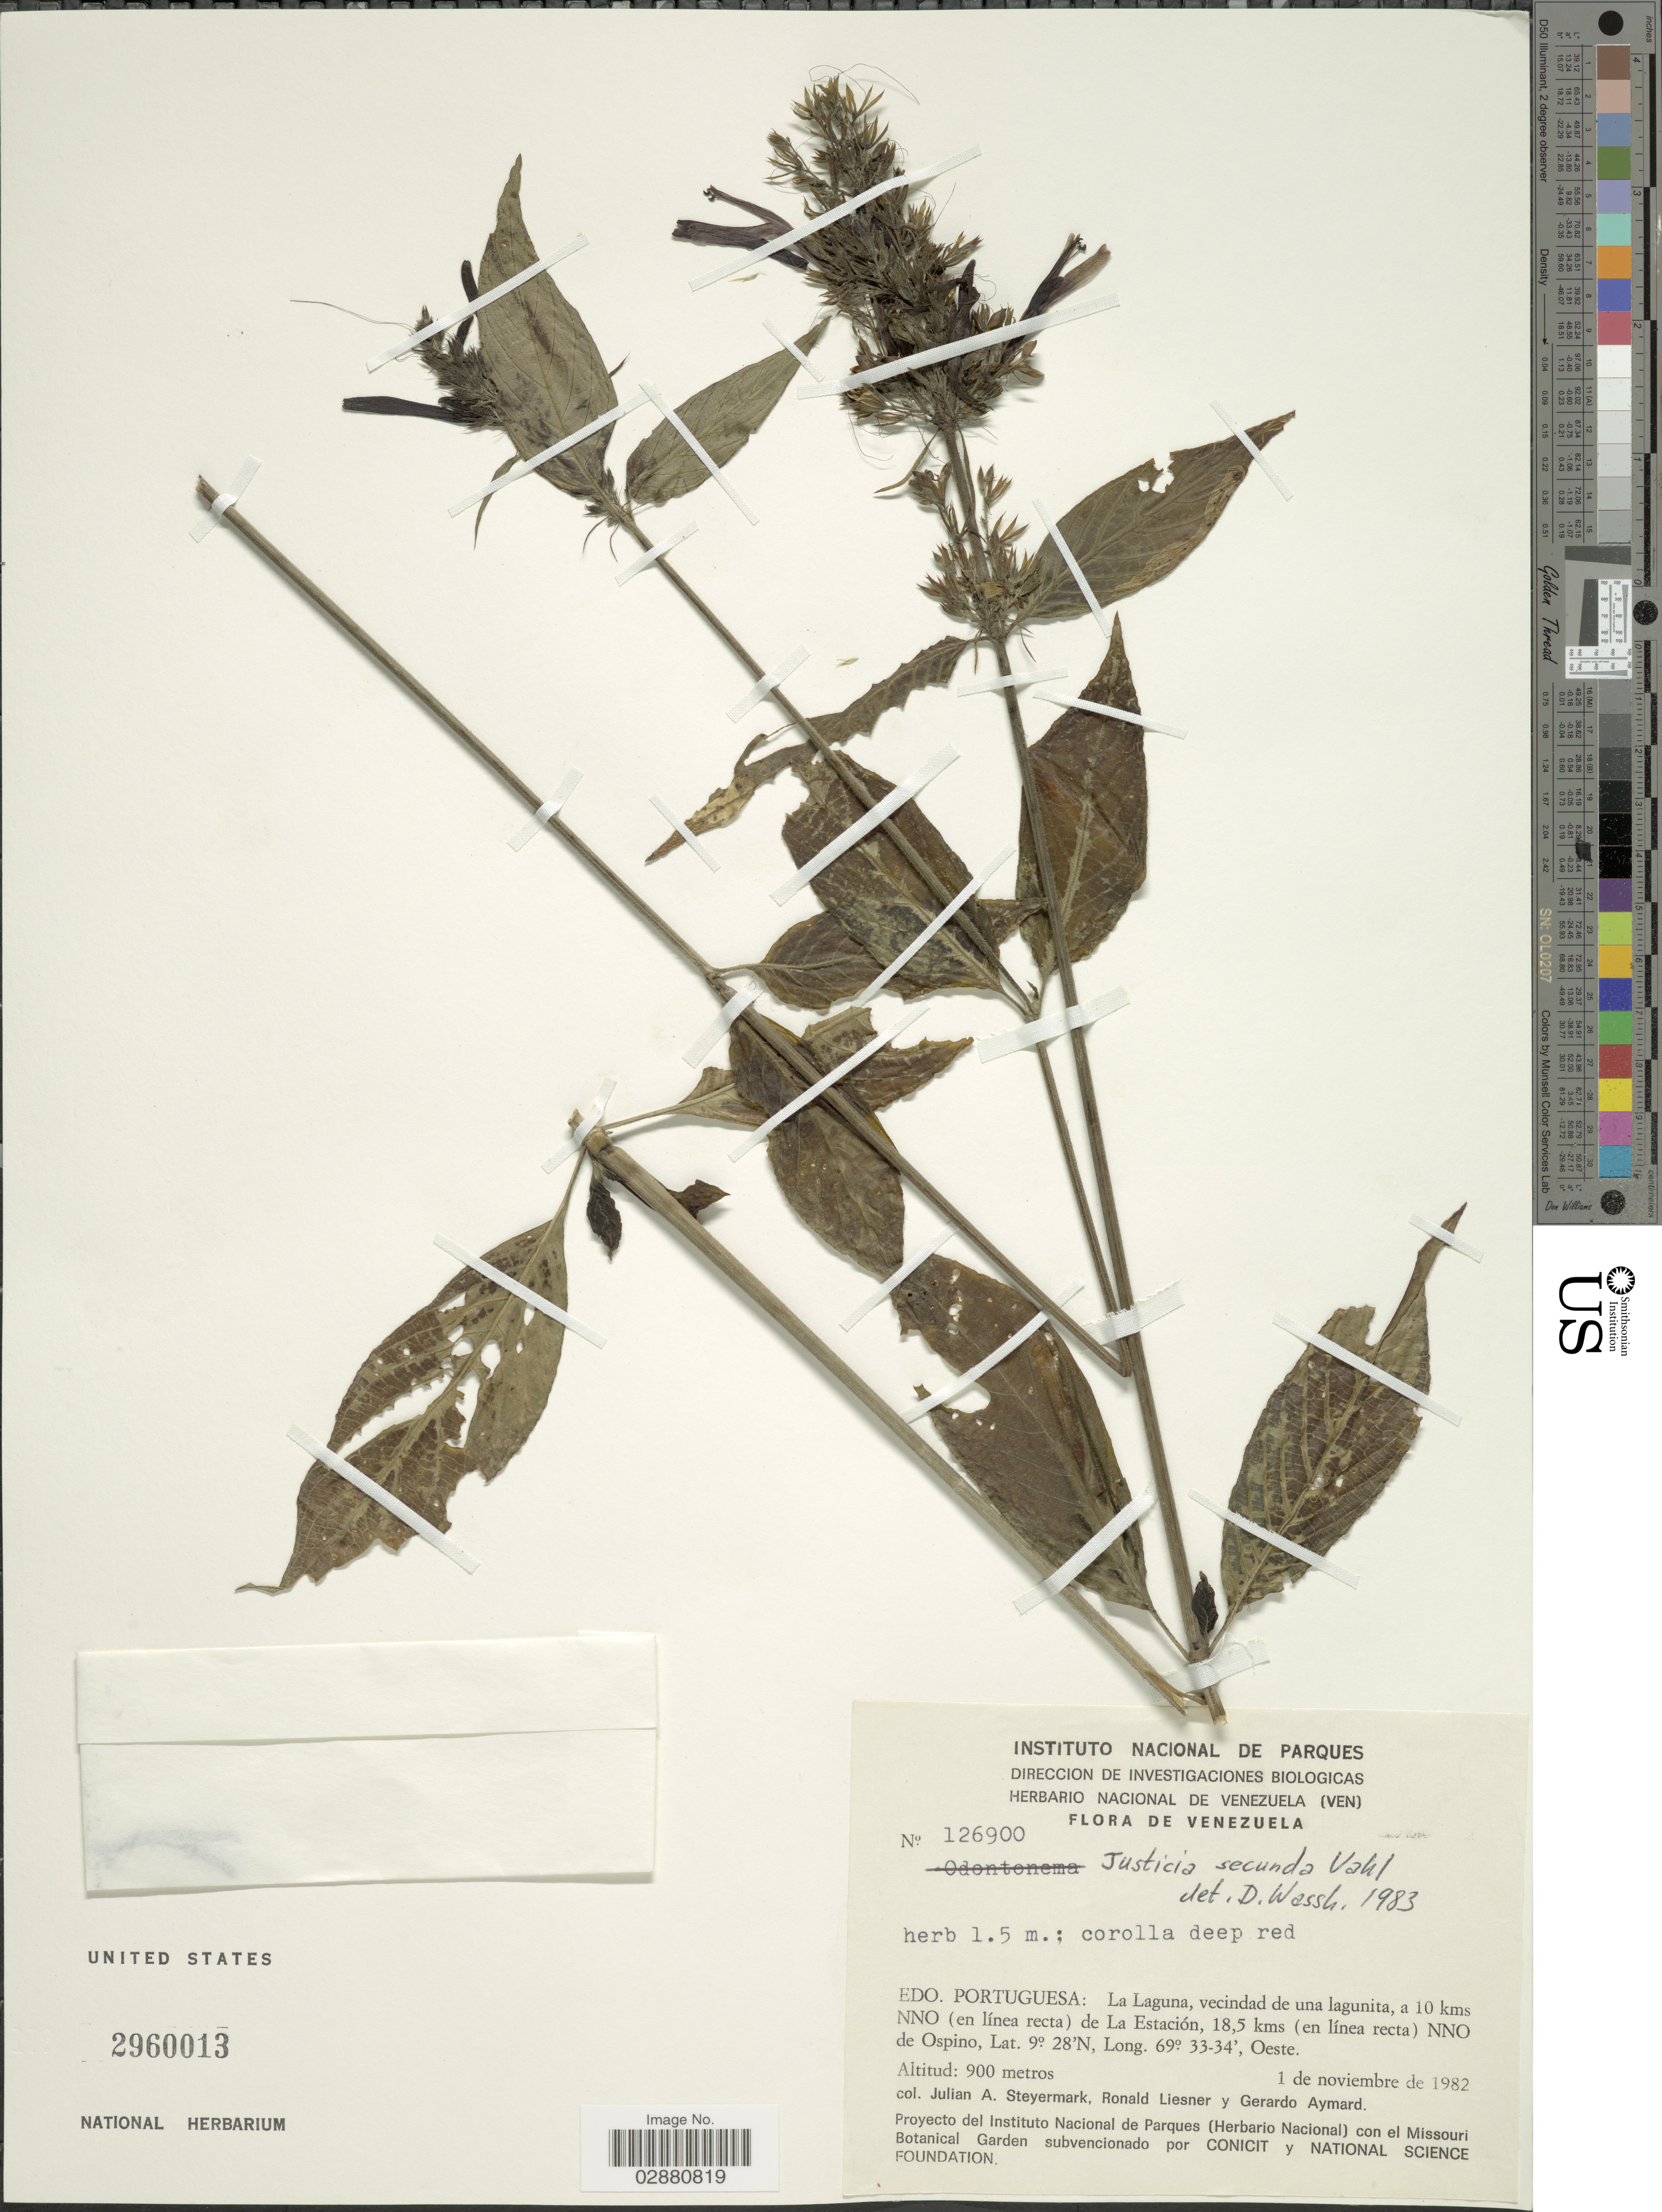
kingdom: Plantae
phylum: Tracheophyta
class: Magnoliopsida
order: Lamiales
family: Acanthaceae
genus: Justicia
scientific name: Justicia secunda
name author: Vahl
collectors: J. Steyermark, R. L. Liesner & G. A. Aymard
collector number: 126900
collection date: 1982-11-01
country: Venezuela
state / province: Portuguesa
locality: Edo. Portuguesa: La Laguna, vecindad de una lagunita, a 10 kms NNO (en línea recta) de La Estación, 18,5 kms (en línea recta) NNO de Ospino.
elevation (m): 900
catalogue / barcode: US 2960013